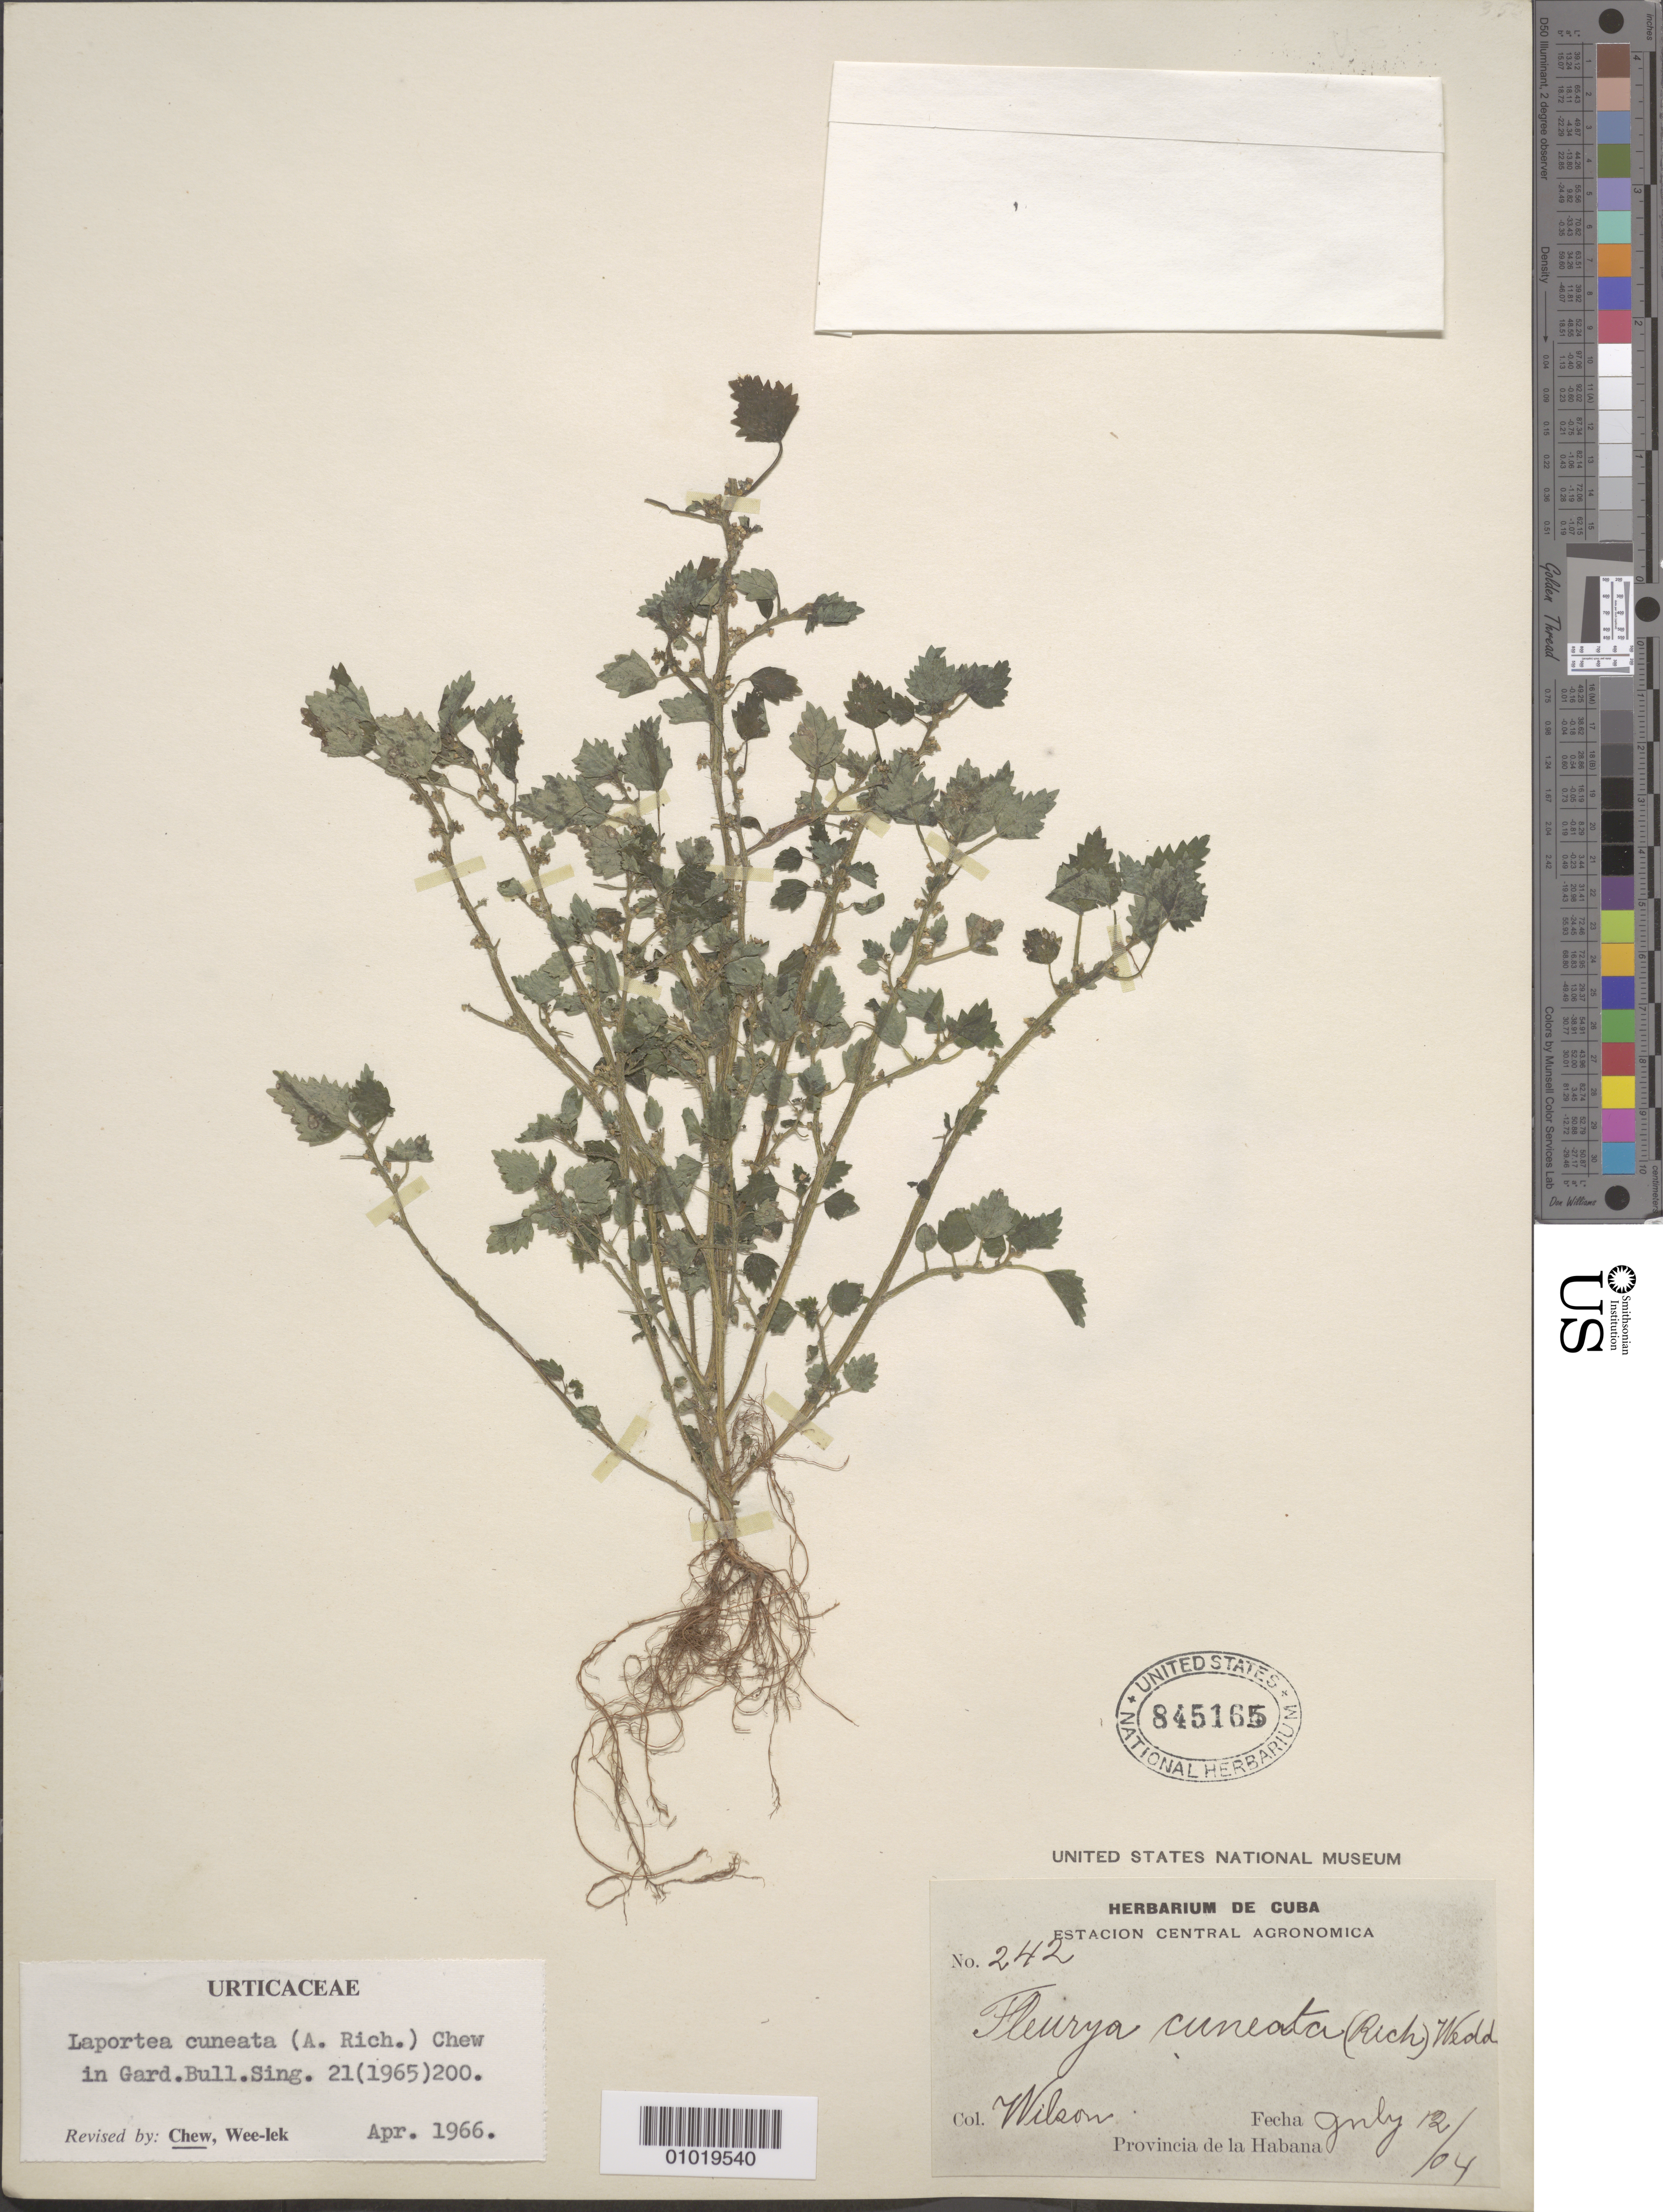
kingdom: Plantae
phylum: Tracheophyta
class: Magnoliopsida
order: Rosales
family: Urticaceae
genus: Laportea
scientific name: Laportea cuneata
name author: (A. Rich.) Chew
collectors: -- Wilson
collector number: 242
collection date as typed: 12 Jul 1904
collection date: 1904-07-12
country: Cuba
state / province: La Habana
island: Cuba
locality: La Habana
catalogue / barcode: US 845165